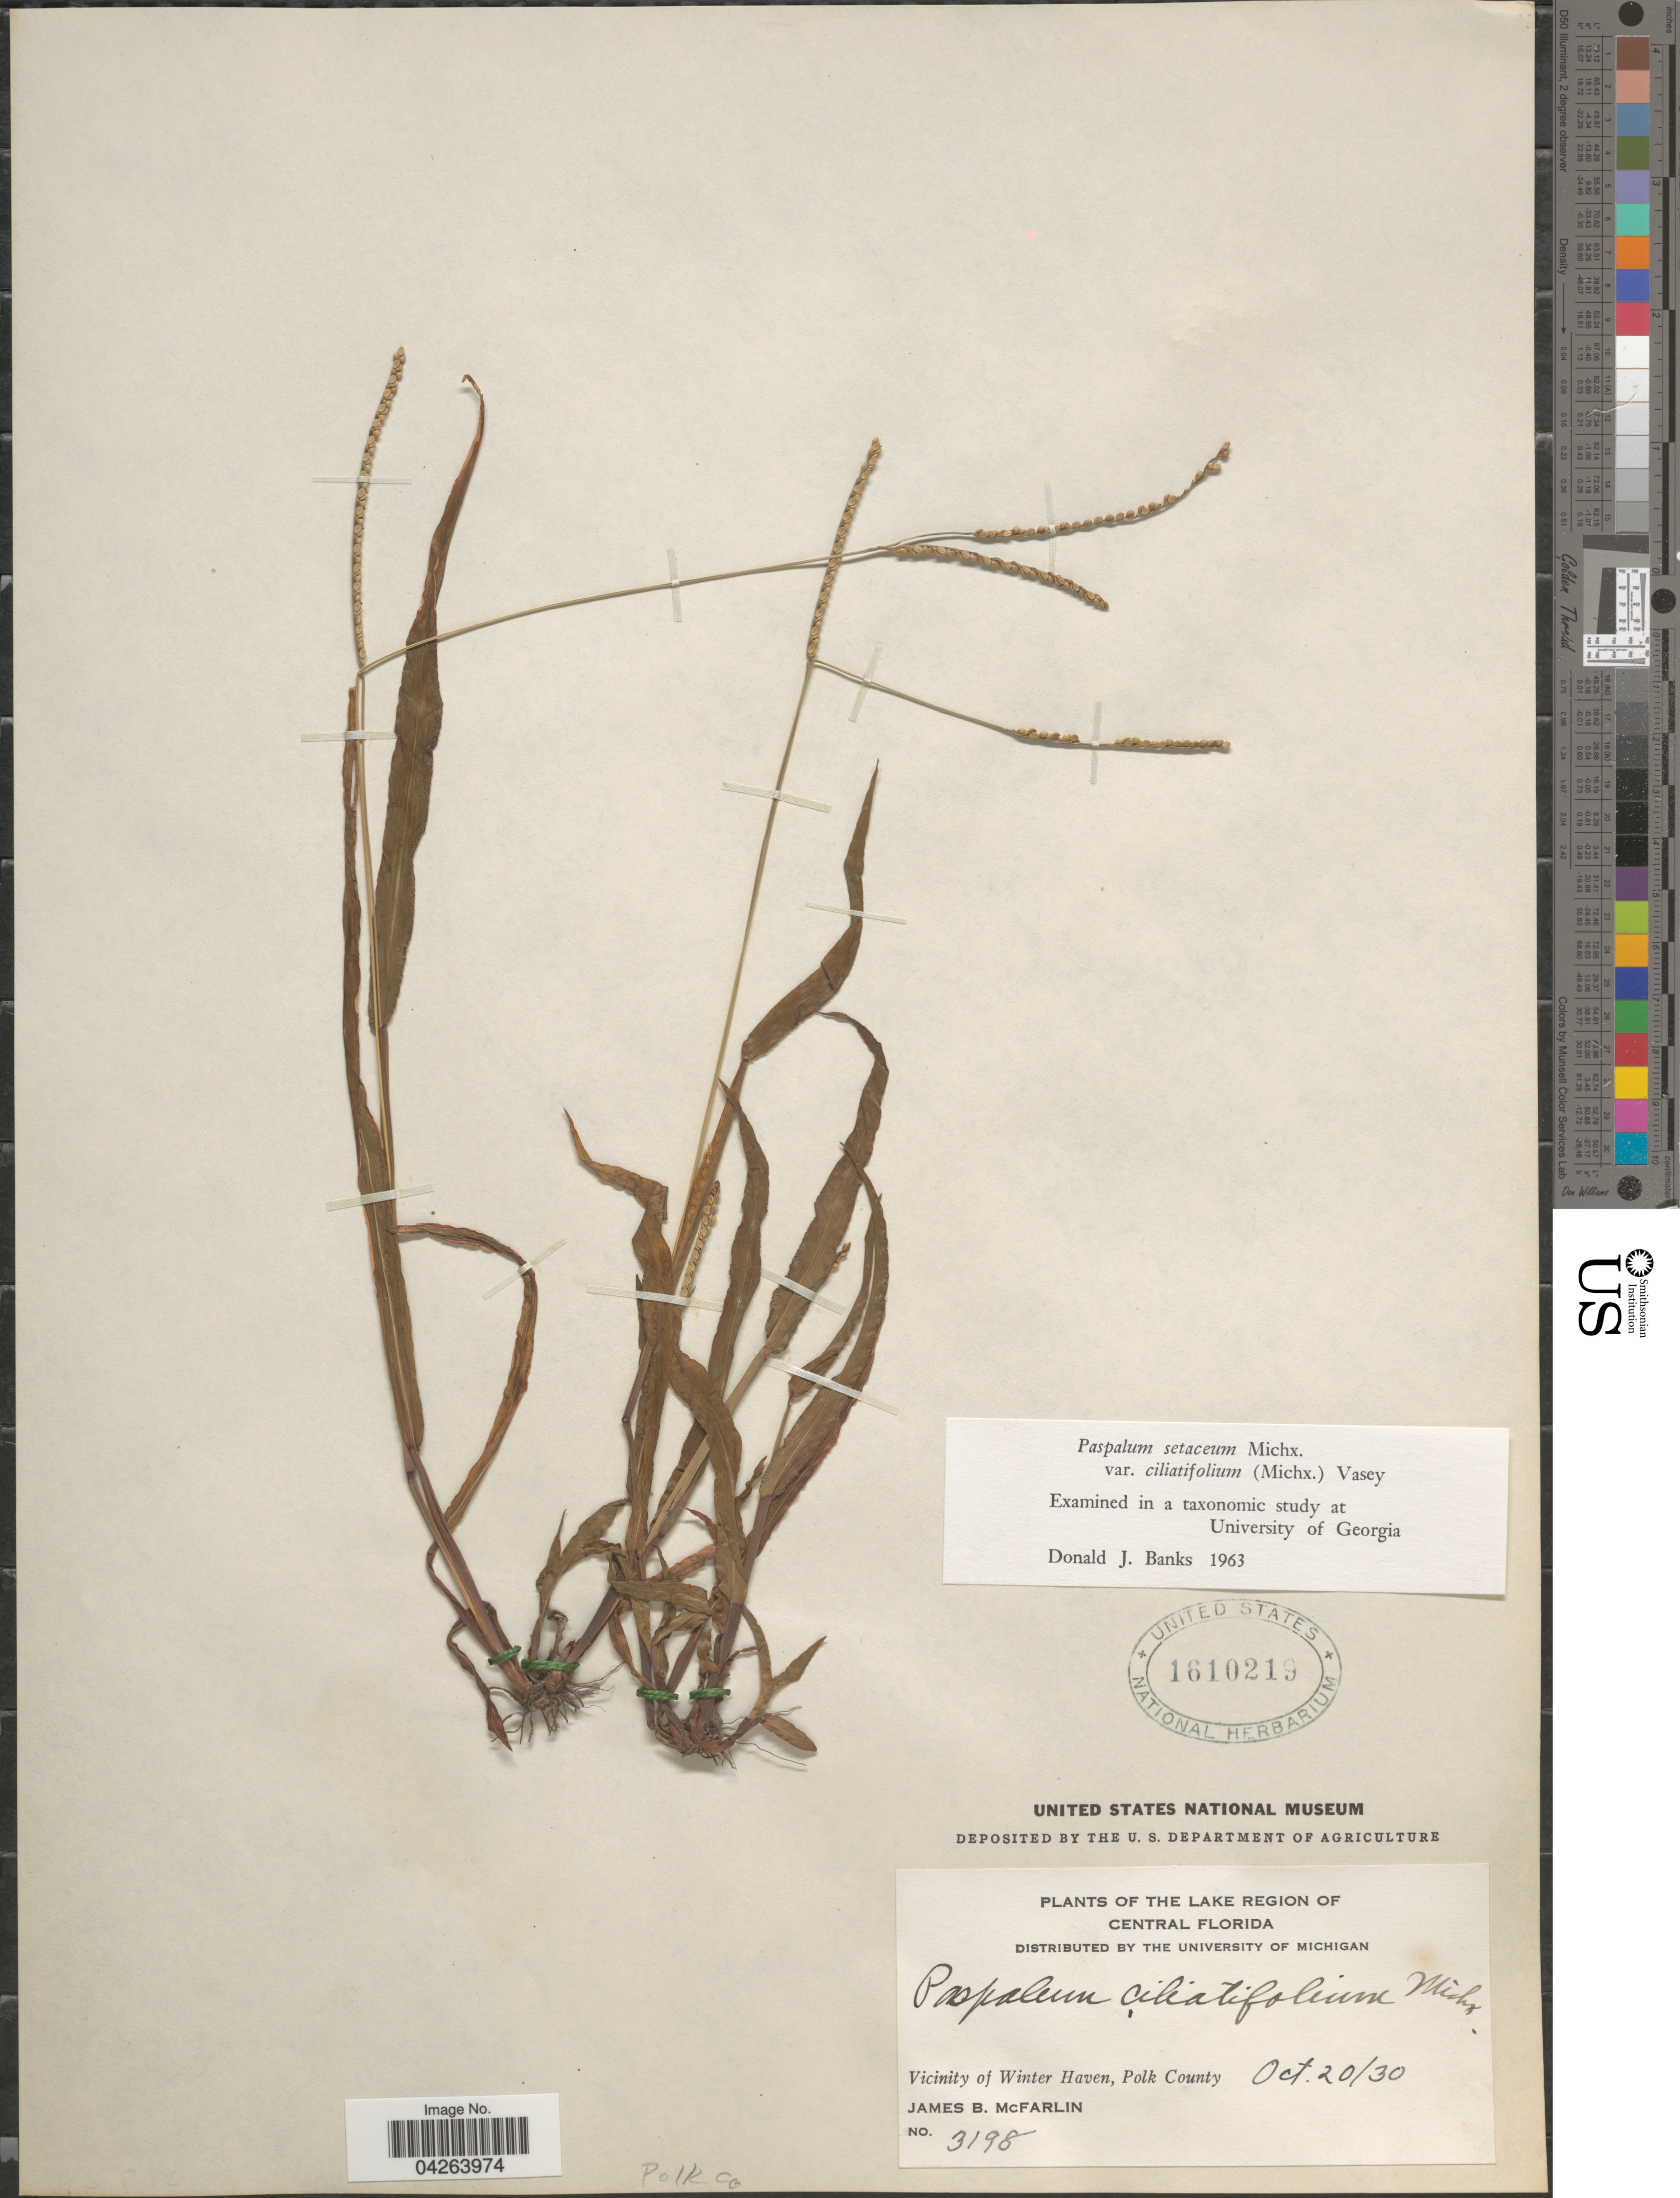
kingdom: Plantae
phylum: Tracheophyta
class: Liliopsida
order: Poales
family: Poaceae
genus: Paspalum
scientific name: Paspalum setaceum var. ciliatifolium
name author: (Michx.) Vasey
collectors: J. McFarlin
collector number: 3198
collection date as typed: Transcribed d/m/y: 20/10/30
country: United States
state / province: Florida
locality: The Lake Region of Central Florida. Vicinity of Winter Haven, Polk County.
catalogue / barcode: US 1610219